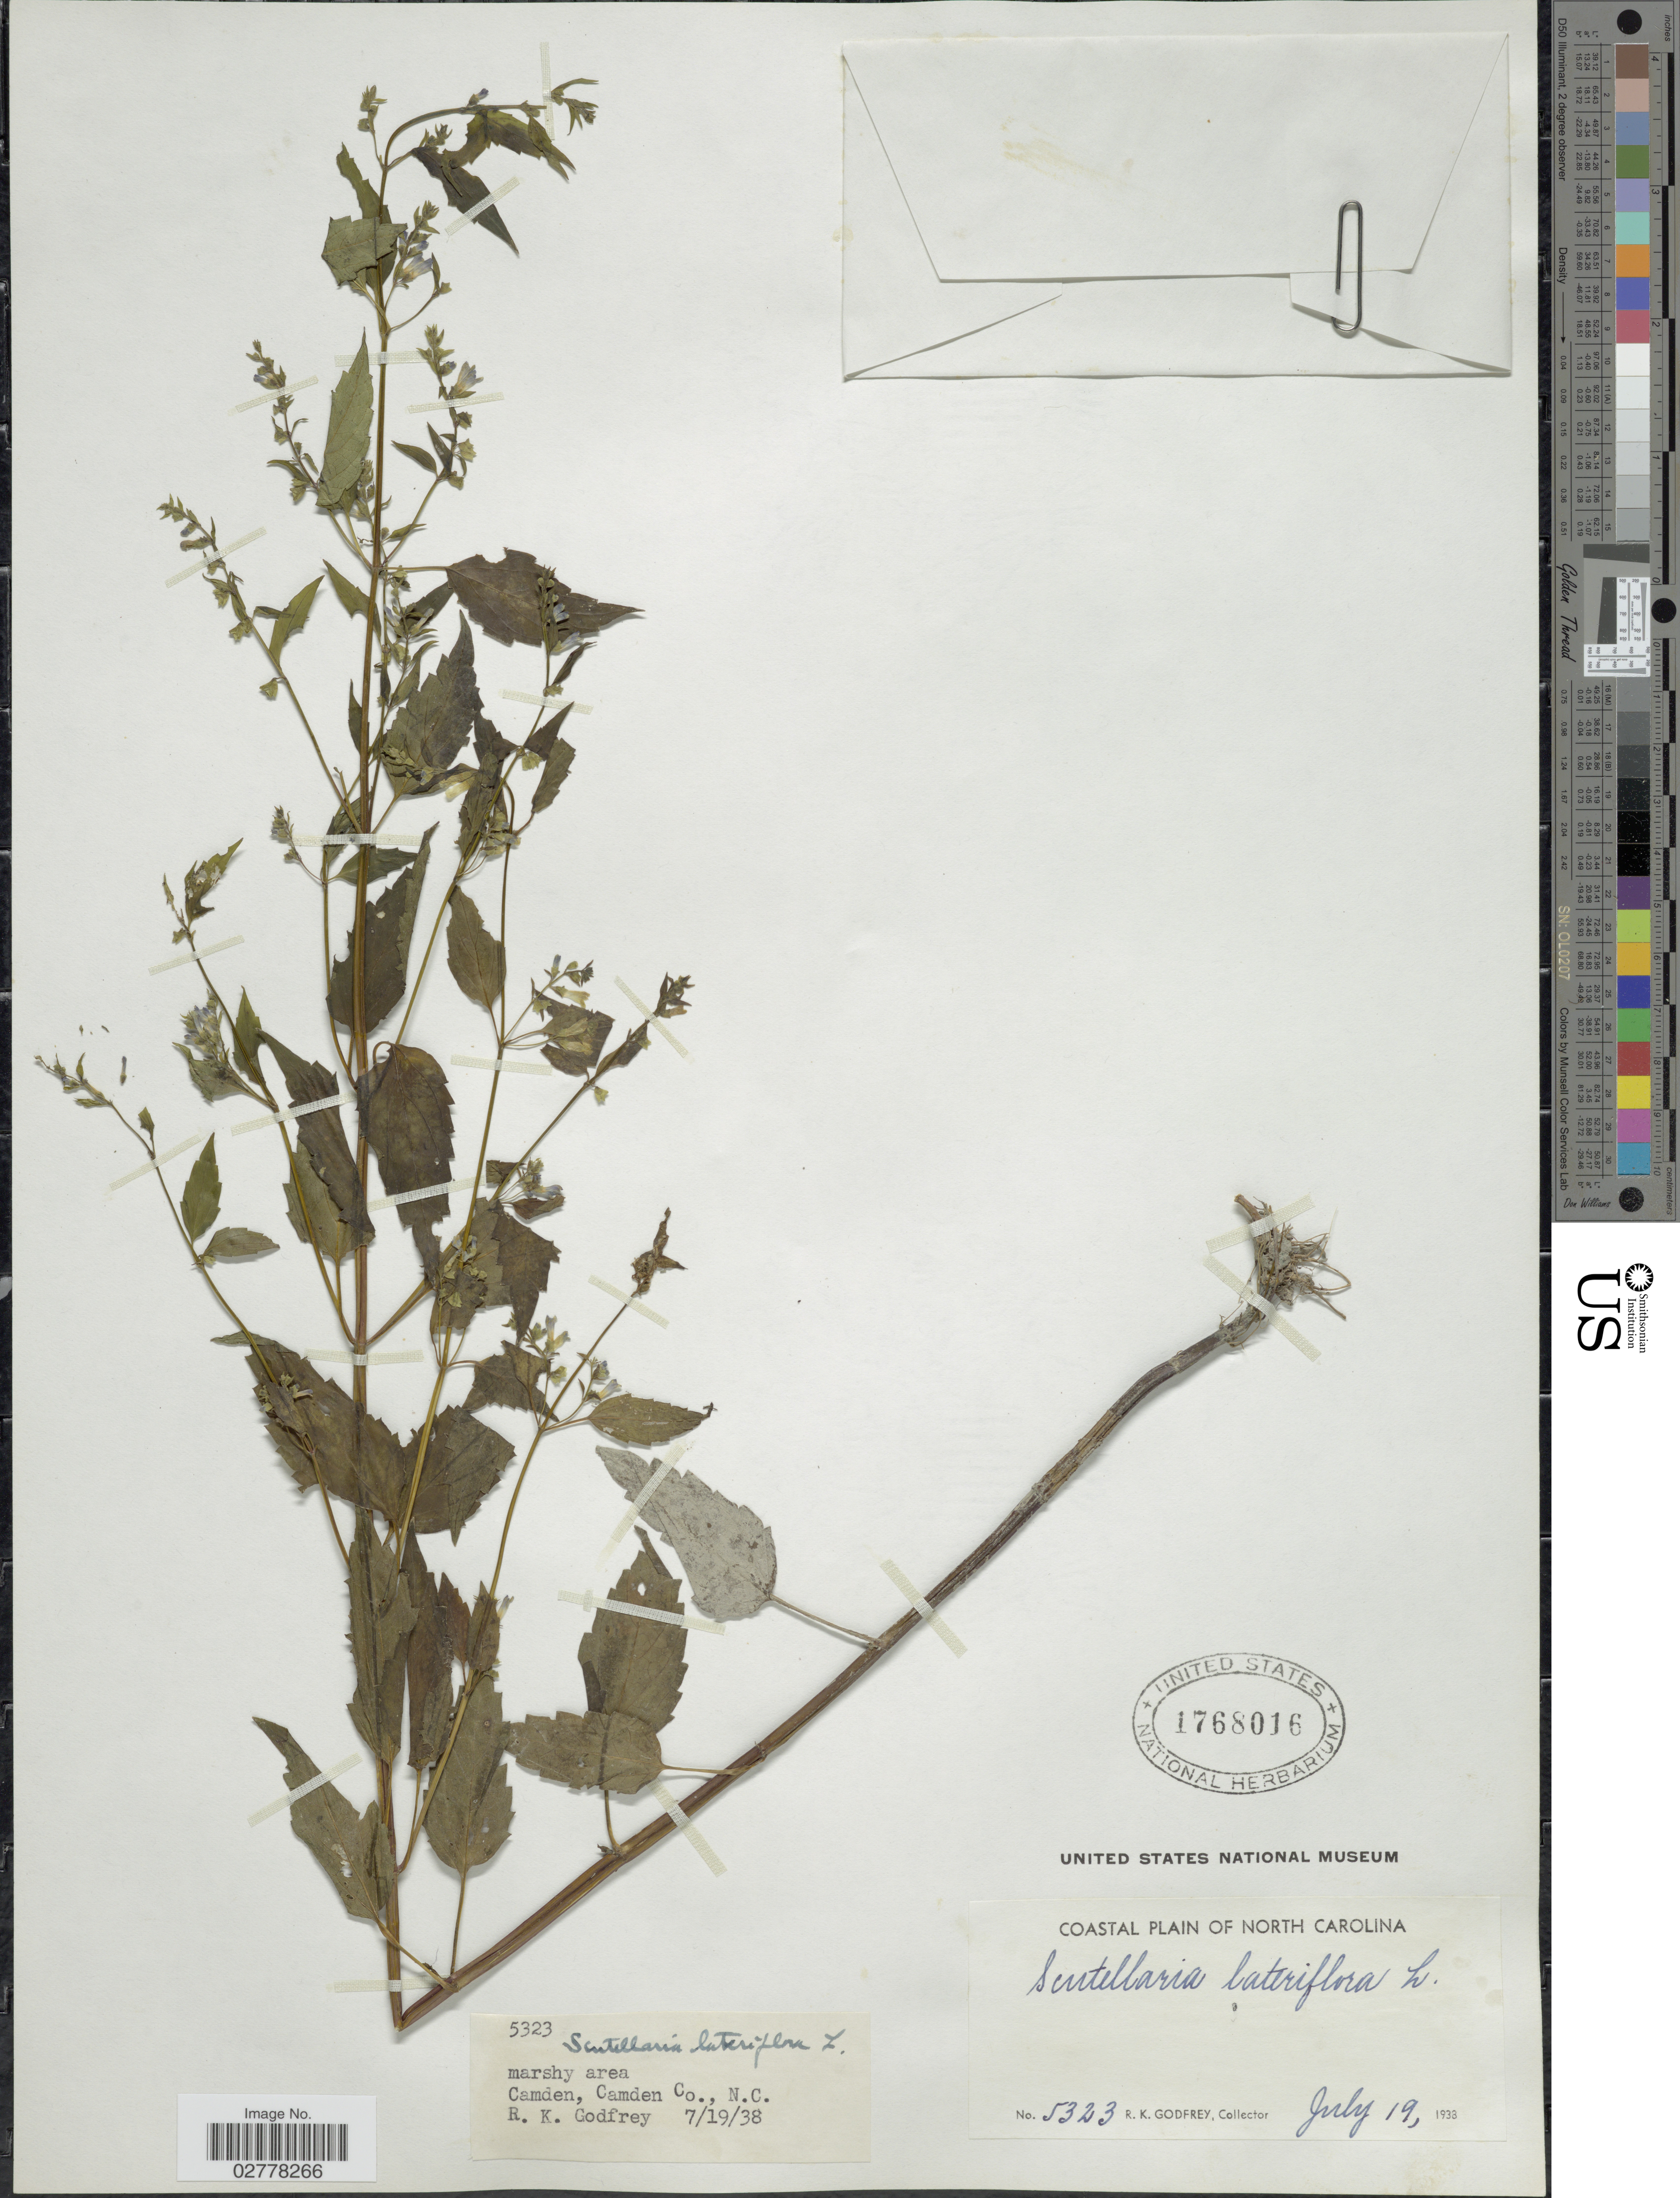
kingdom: Plantae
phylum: Tracheophyta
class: Magnoliopsida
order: Lamiales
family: Lamiaceae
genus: Scutellaria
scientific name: Scutellaria lateriflora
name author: L.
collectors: R. K. Godfrey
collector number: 5323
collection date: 1938-07-19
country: United States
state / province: North Carolina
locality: Coastal plain of North Carolina. Camden, Camden Co.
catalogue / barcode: US 1768016